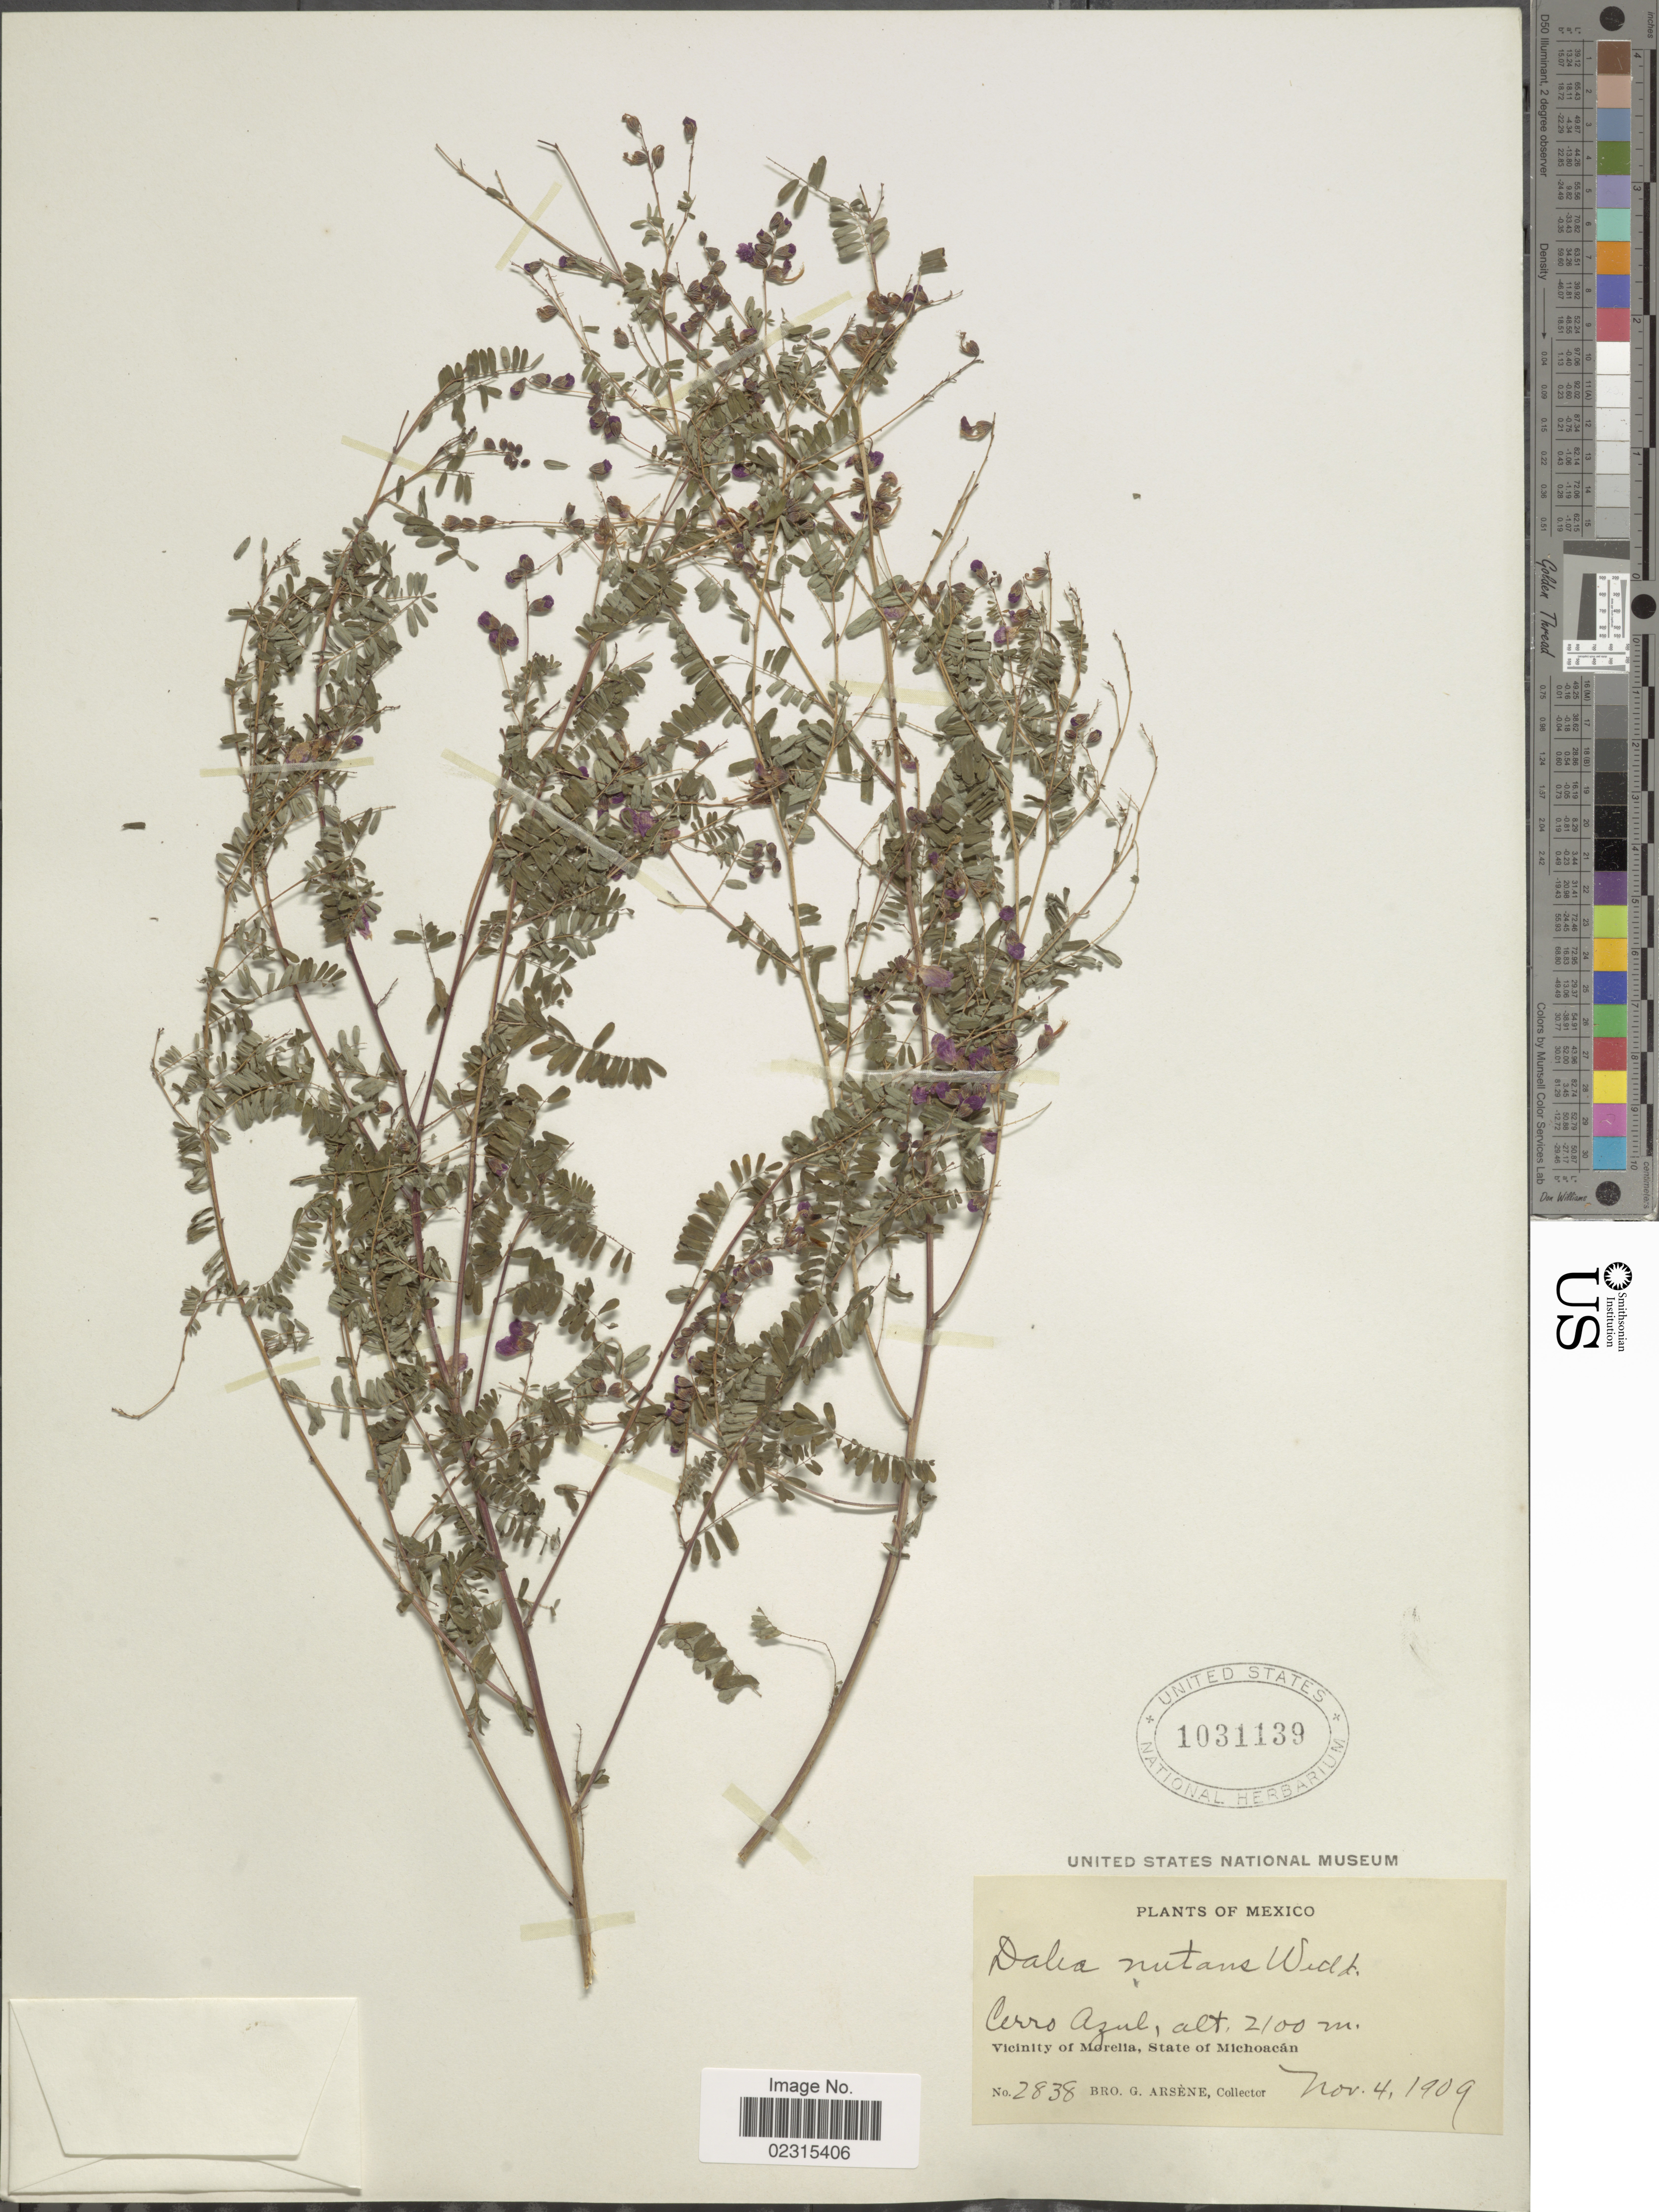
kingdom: Plantae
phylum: Tracheophyta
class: Magnoliopsida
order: Fabales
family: Fabaceae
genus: Marina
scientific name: Marina nutans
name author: (Cav.) Barneby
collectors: Bro. G. Arsène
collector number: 2838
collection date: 1909-11-04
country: Mexico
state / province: Michoacán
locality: Viicnity of Morelia, Cerro Azul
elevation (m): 2100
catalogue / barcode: US 1031139